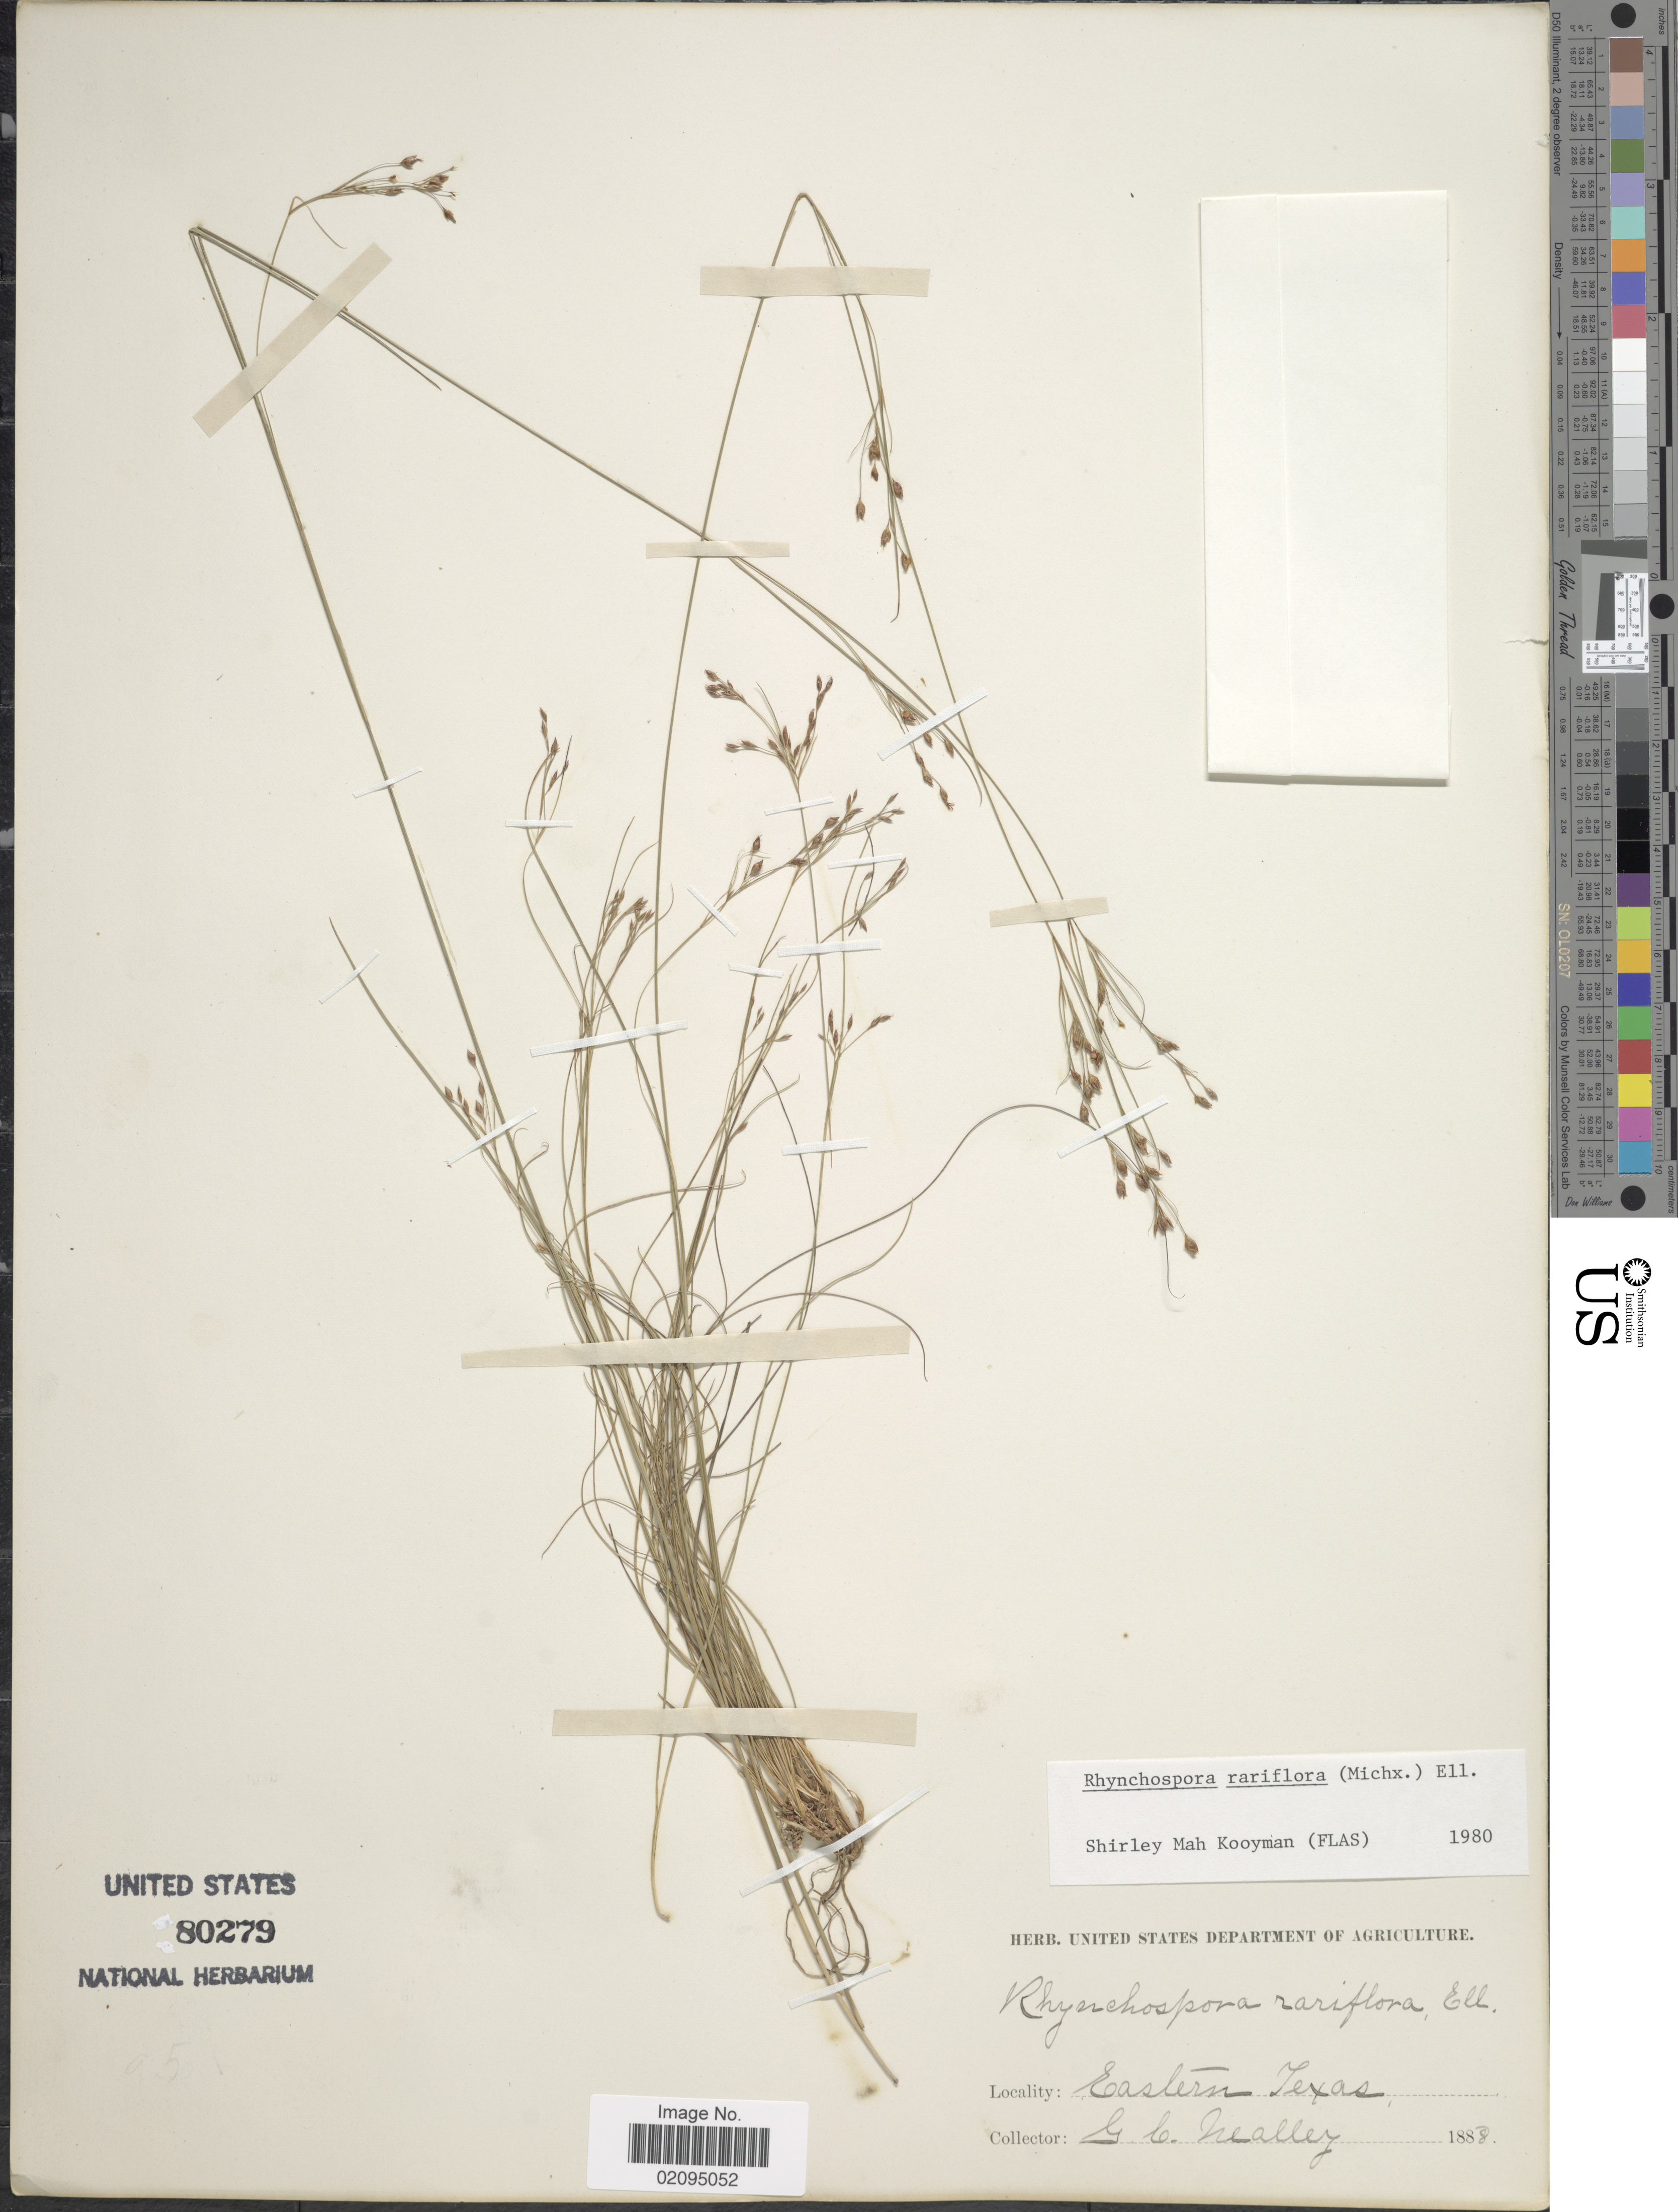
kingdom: Plantae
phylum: Tracheophyta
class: Liliopsida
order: Poales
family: Cyperaceae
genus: Rhynchospora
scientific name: Rhynchospora rariflora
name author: (Michx.) Elliott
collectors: G. C. Nealley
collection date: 1888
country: United States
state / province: Texas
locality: Eastern Texas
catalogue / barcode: US 80279